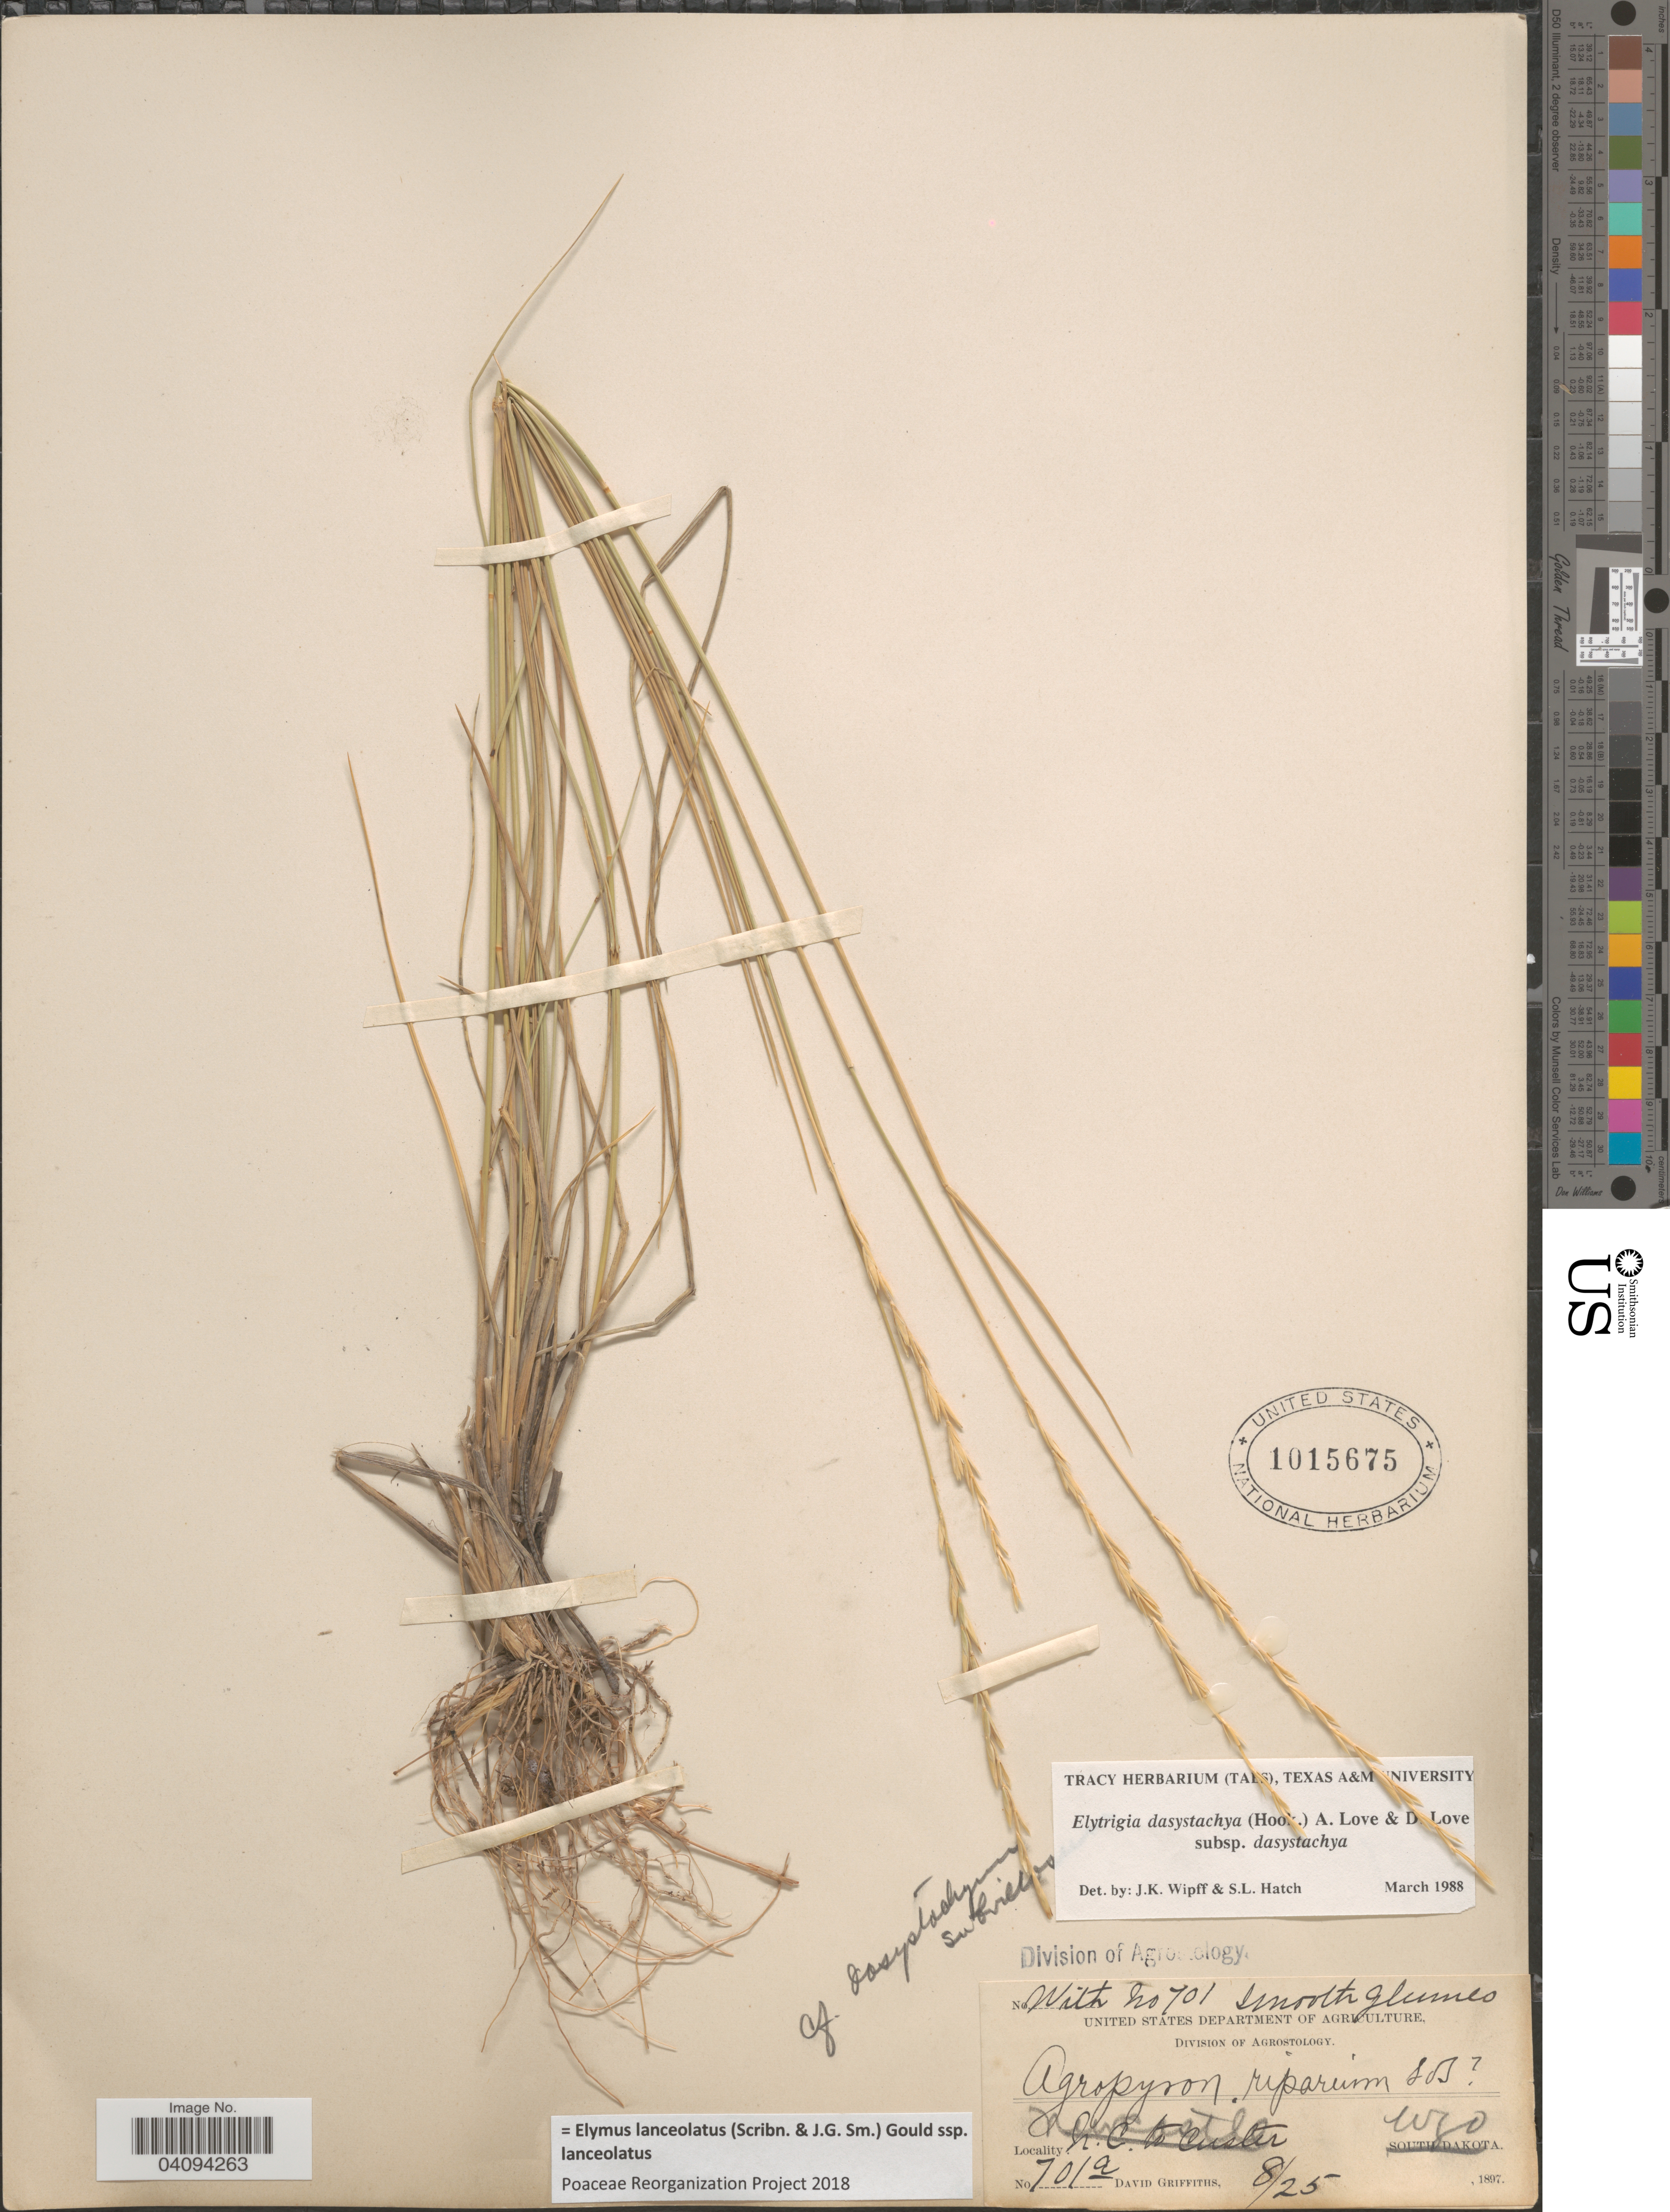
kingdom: Plantae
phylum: Tracheophyta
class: Liliopsida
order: Poales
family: Poaceae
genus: Elymus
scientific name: Elymus lanceolatus subsp. lanceolatus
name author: (Scribn. & J.G. Sm.) Gould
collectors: D. Griffiths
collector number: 701a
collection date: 1897-08-25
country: United States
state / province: Wyoming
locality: New Castle.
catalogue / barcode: US 1015675